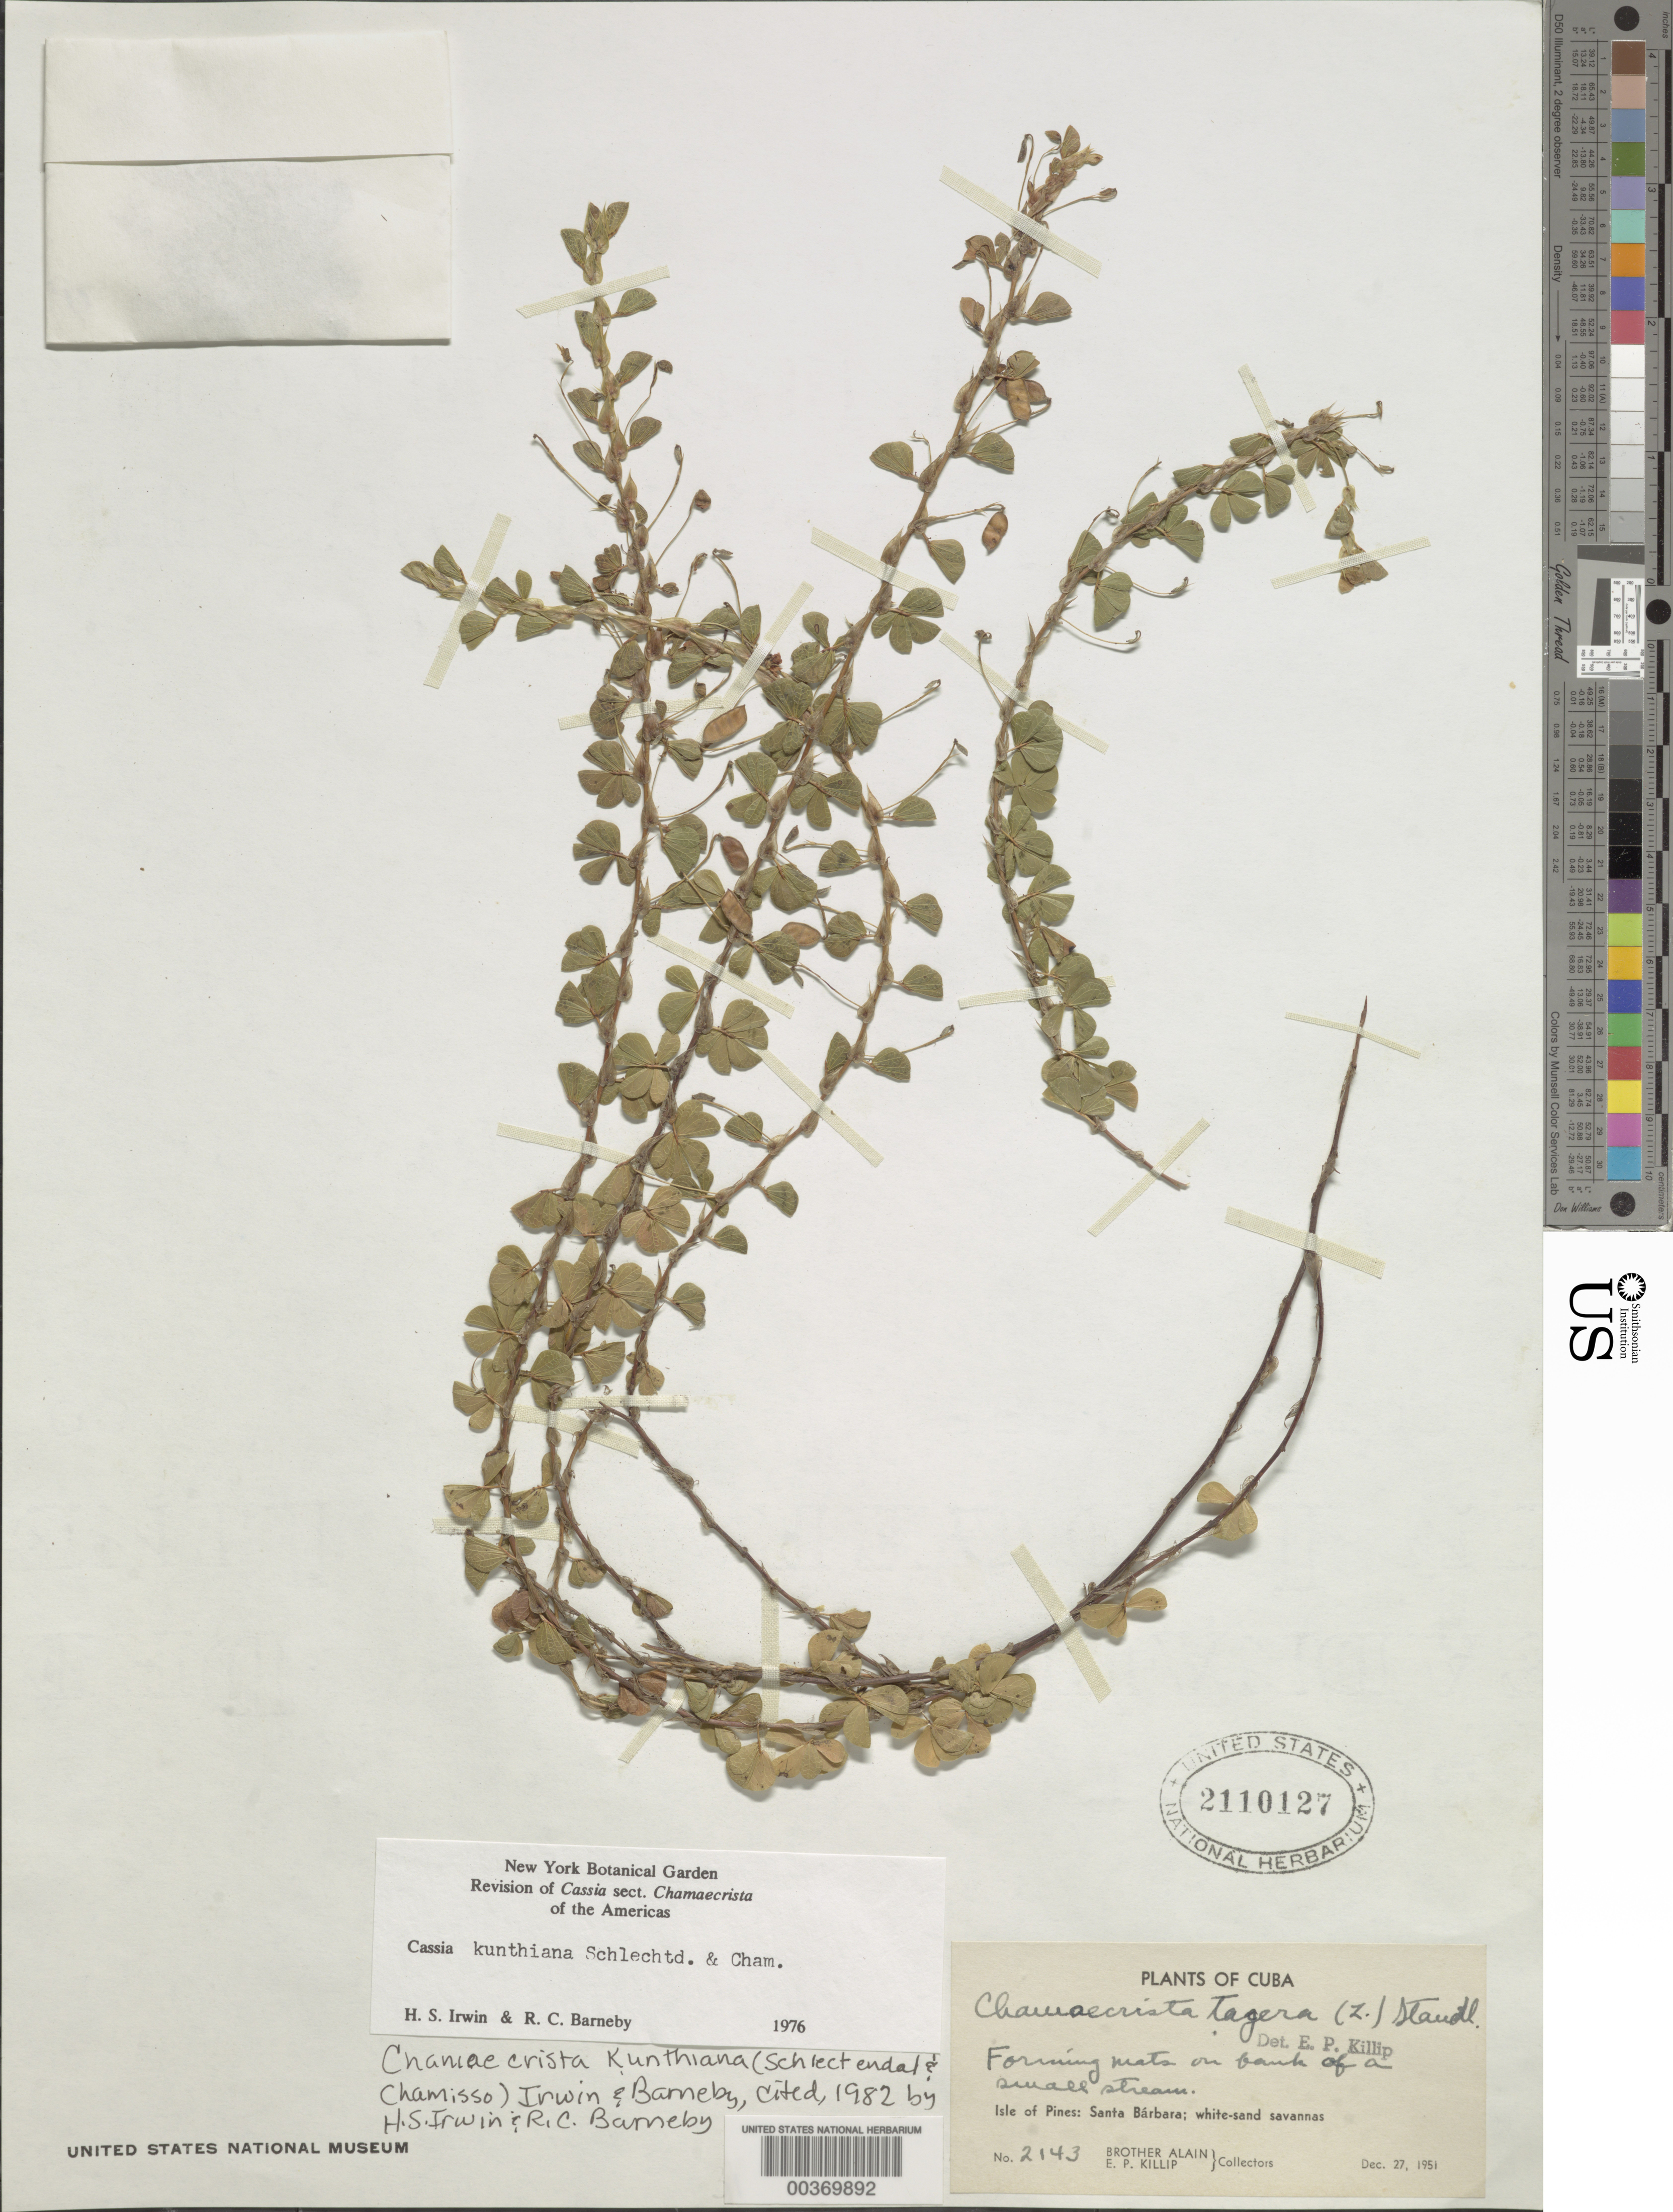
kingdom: Plantae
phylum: Tracheophyta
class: Magnoliopsida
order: Fabales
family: Fabaceae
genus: Chamaecrista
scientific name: Chamaecrista kunthiana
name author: (Schltdl. & Cham.) H.S. Irwin & Barneby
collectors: A. H. Liogier & E. P. Killip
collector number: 2143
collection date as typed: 27 Dec 1951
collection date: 1951-12-27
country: Cuba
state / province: Isla de La Juventud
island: Isla de La Juventud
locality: Santa barbara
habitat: White-sand savannas; on bank of a small stream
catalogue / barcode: US 2110127